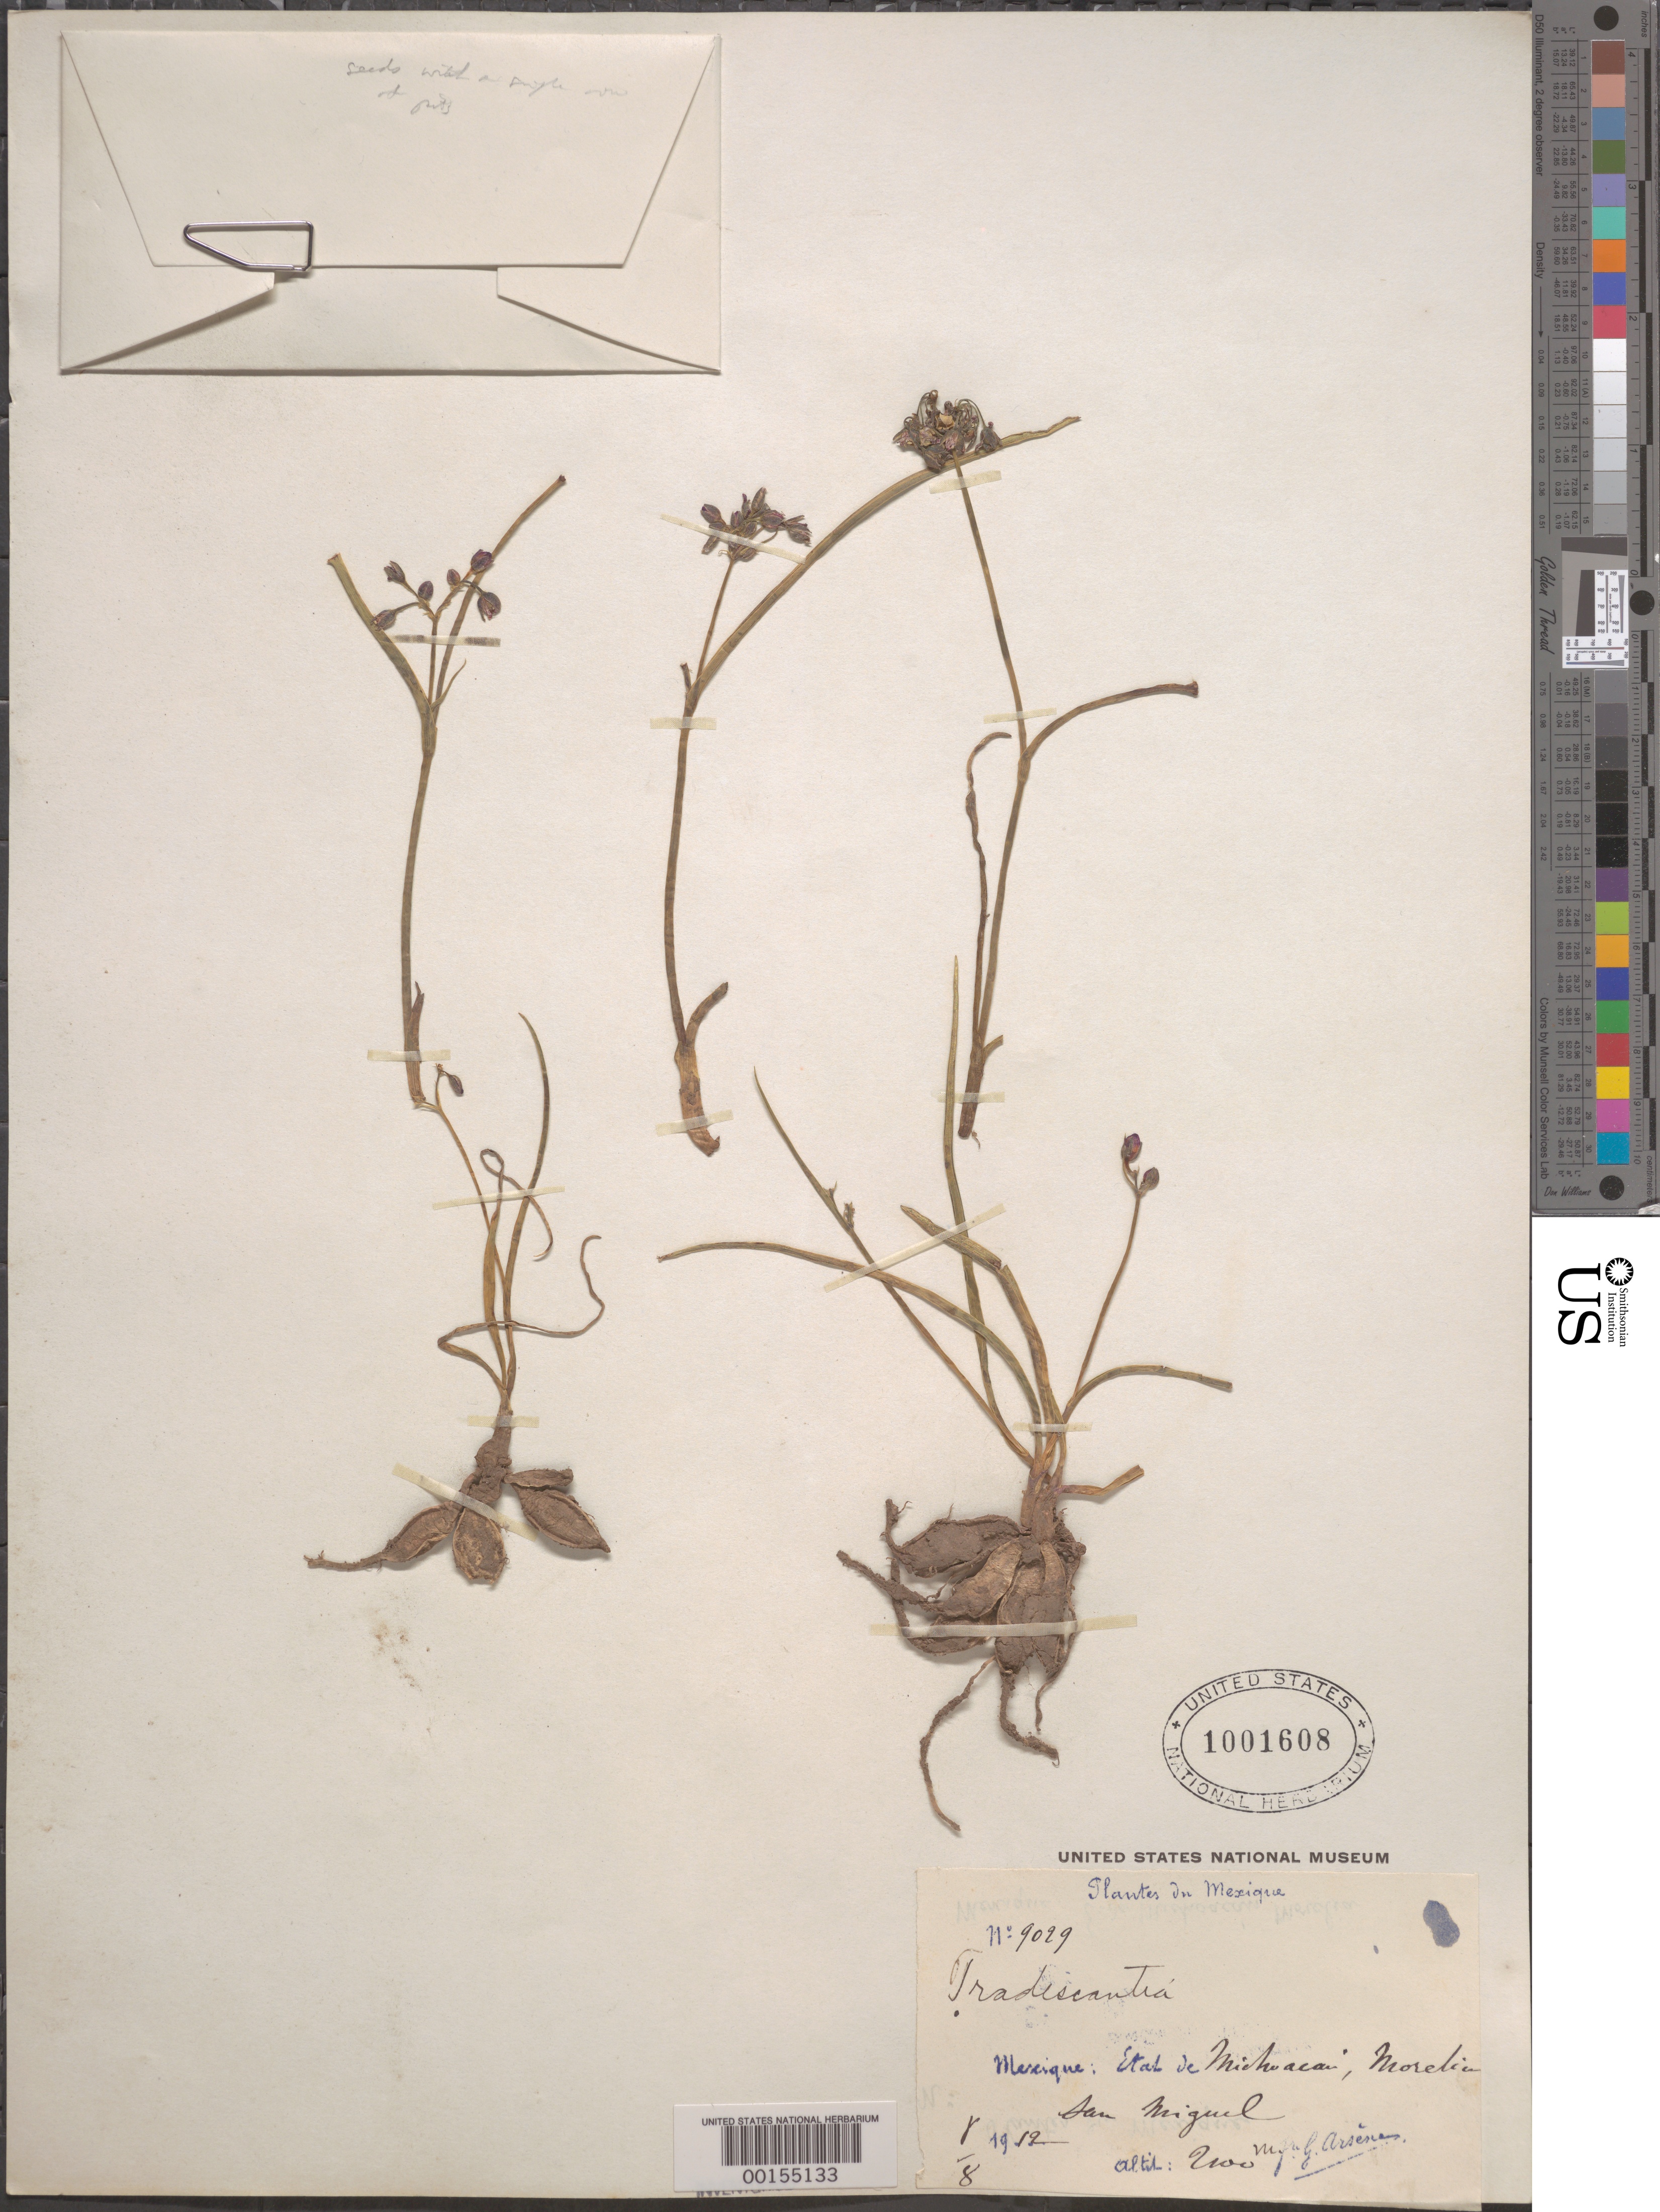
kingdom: Plantae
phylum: Tracheophyta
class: Liliopsida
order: Commelinales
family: Commelinaceae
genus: Gibasis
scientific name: Gibasis linearis var. graminifolia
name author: (C.B. Clarke) Rohweder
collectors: Bro. G. Arsène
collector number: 9029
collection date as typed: Aug 1912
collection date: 1912-08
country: Mexico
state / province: Michoacán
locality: Morelia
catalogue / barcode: US 1001608